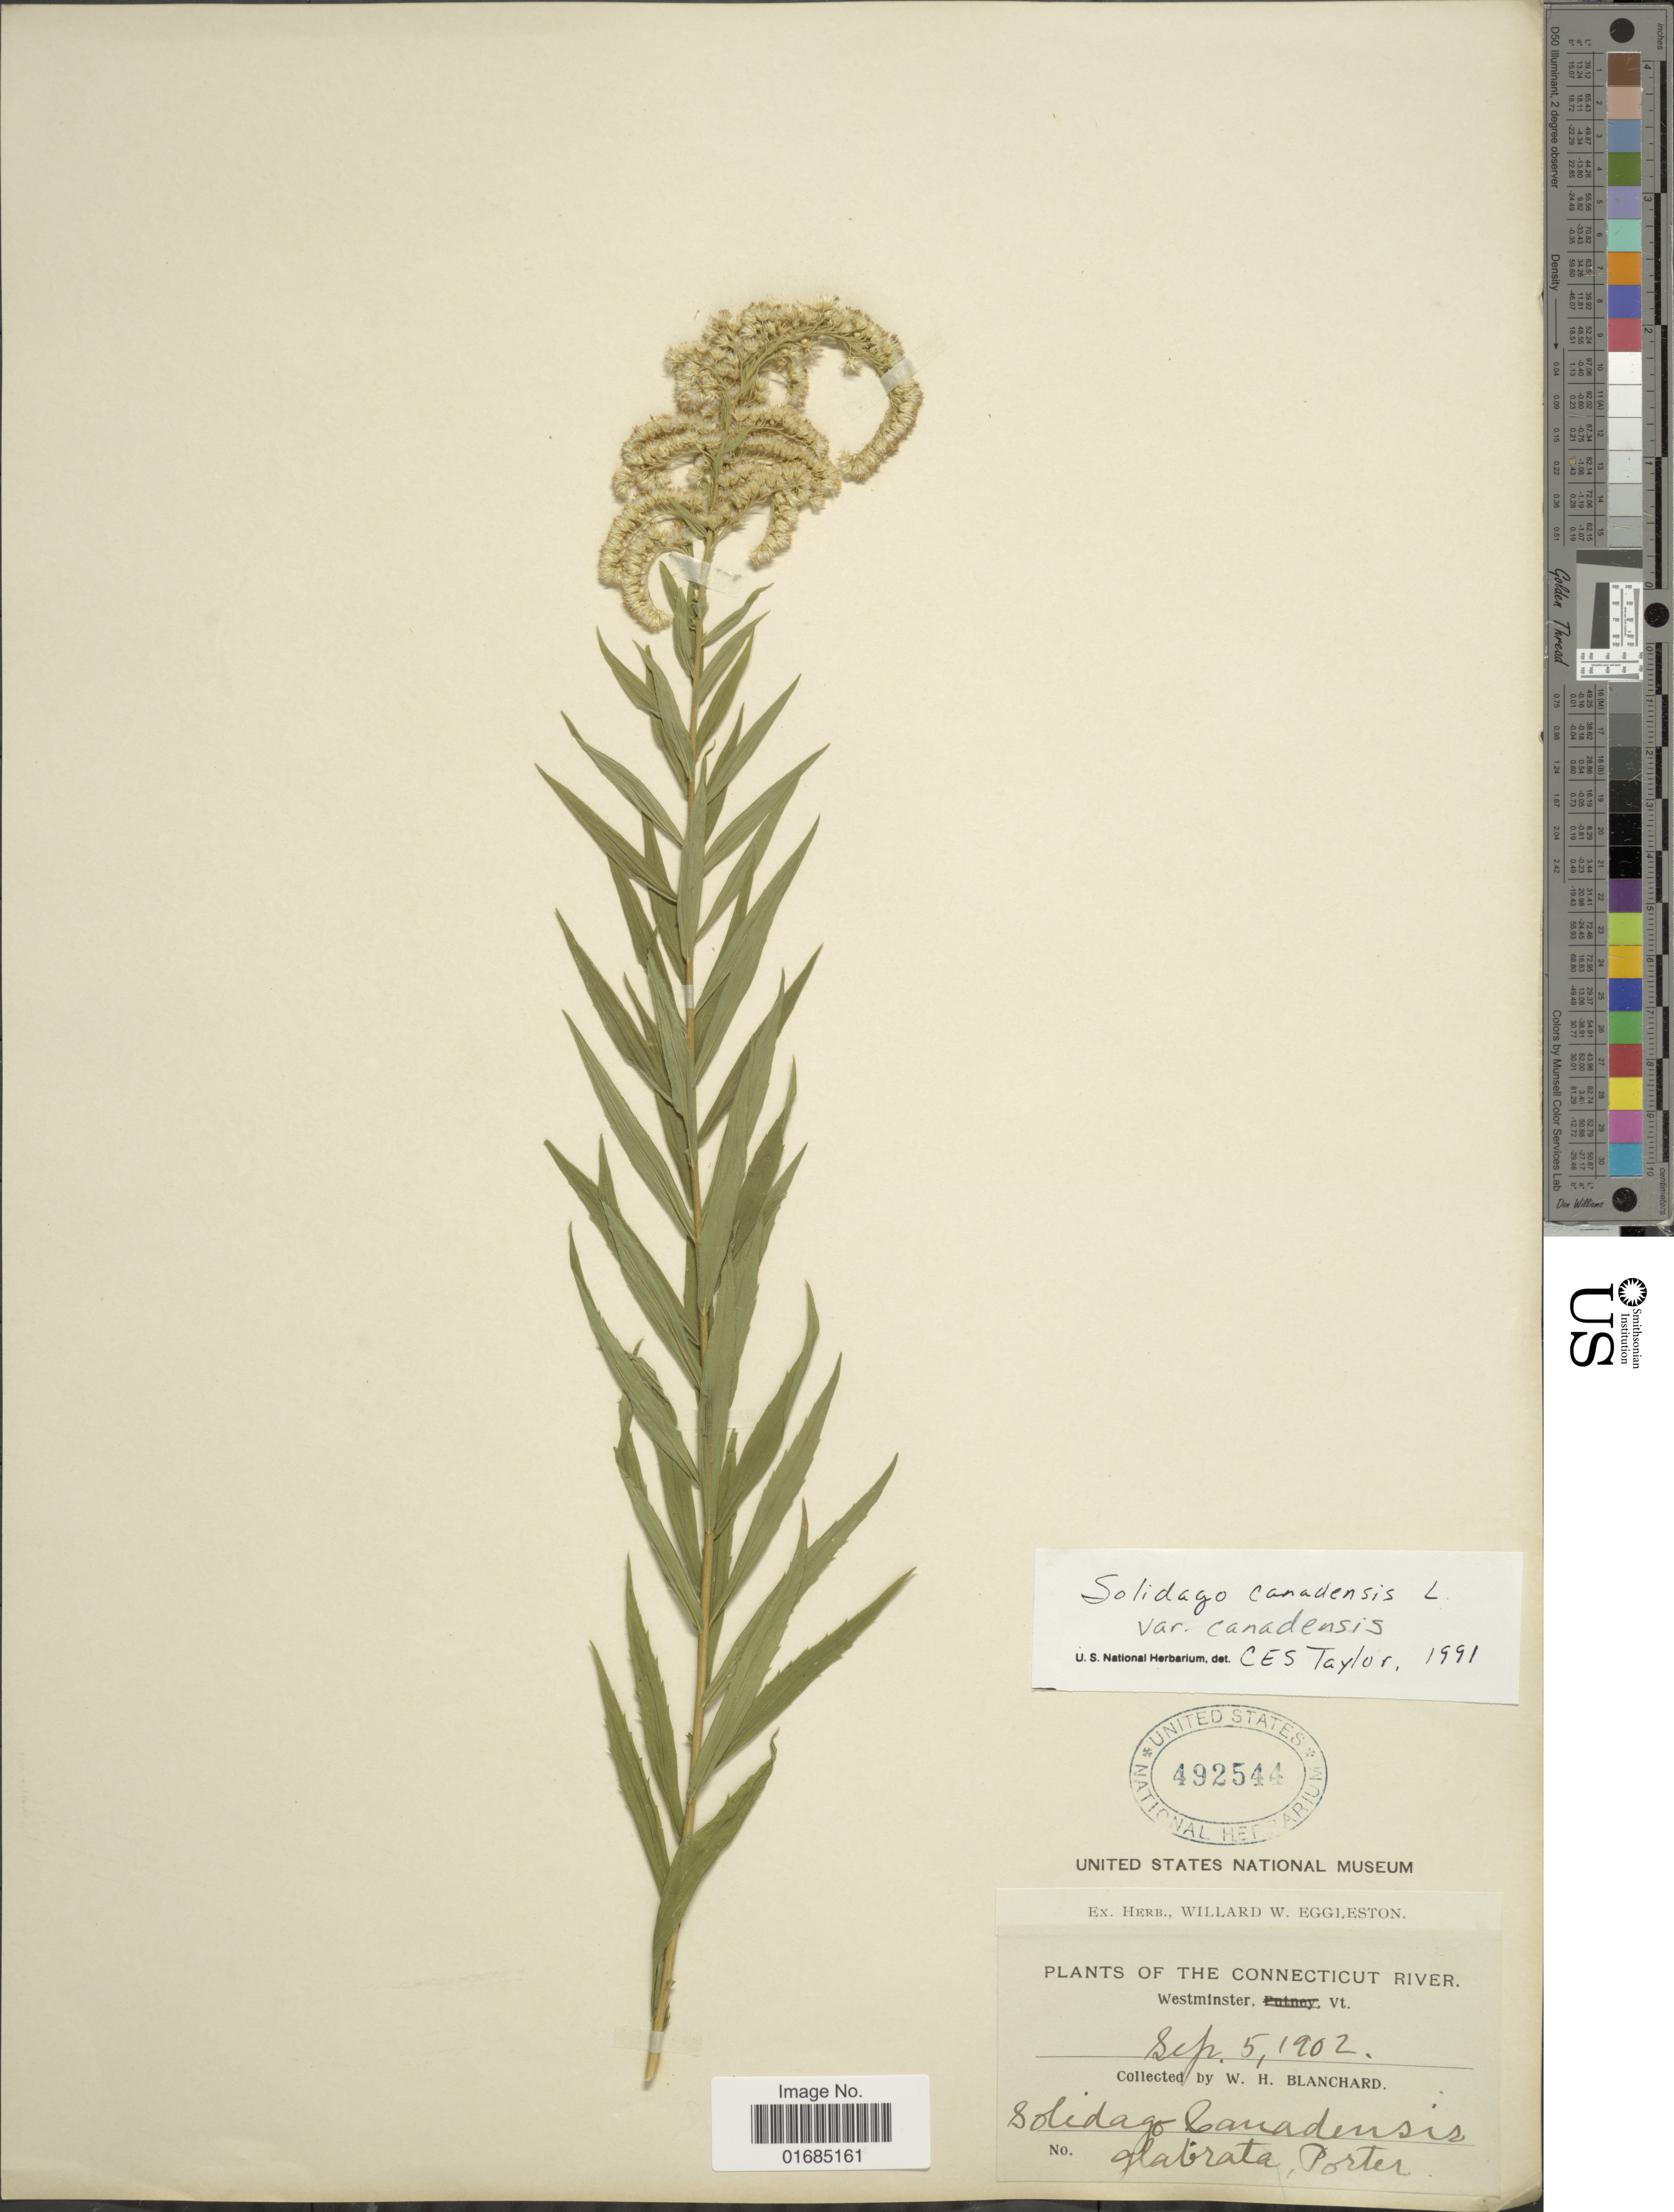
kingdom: Plantae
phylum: Tracheophyta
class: Magnoliopsida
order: Asterales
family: Asteraceae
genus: Solidago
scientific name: Solidago canadensis var. canadensis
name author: L.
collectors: W. H. Blanchard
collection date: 1902-09-05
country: United States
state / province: Vermont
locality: Connecticut River, Westminster Vt.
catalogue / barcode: US 492544